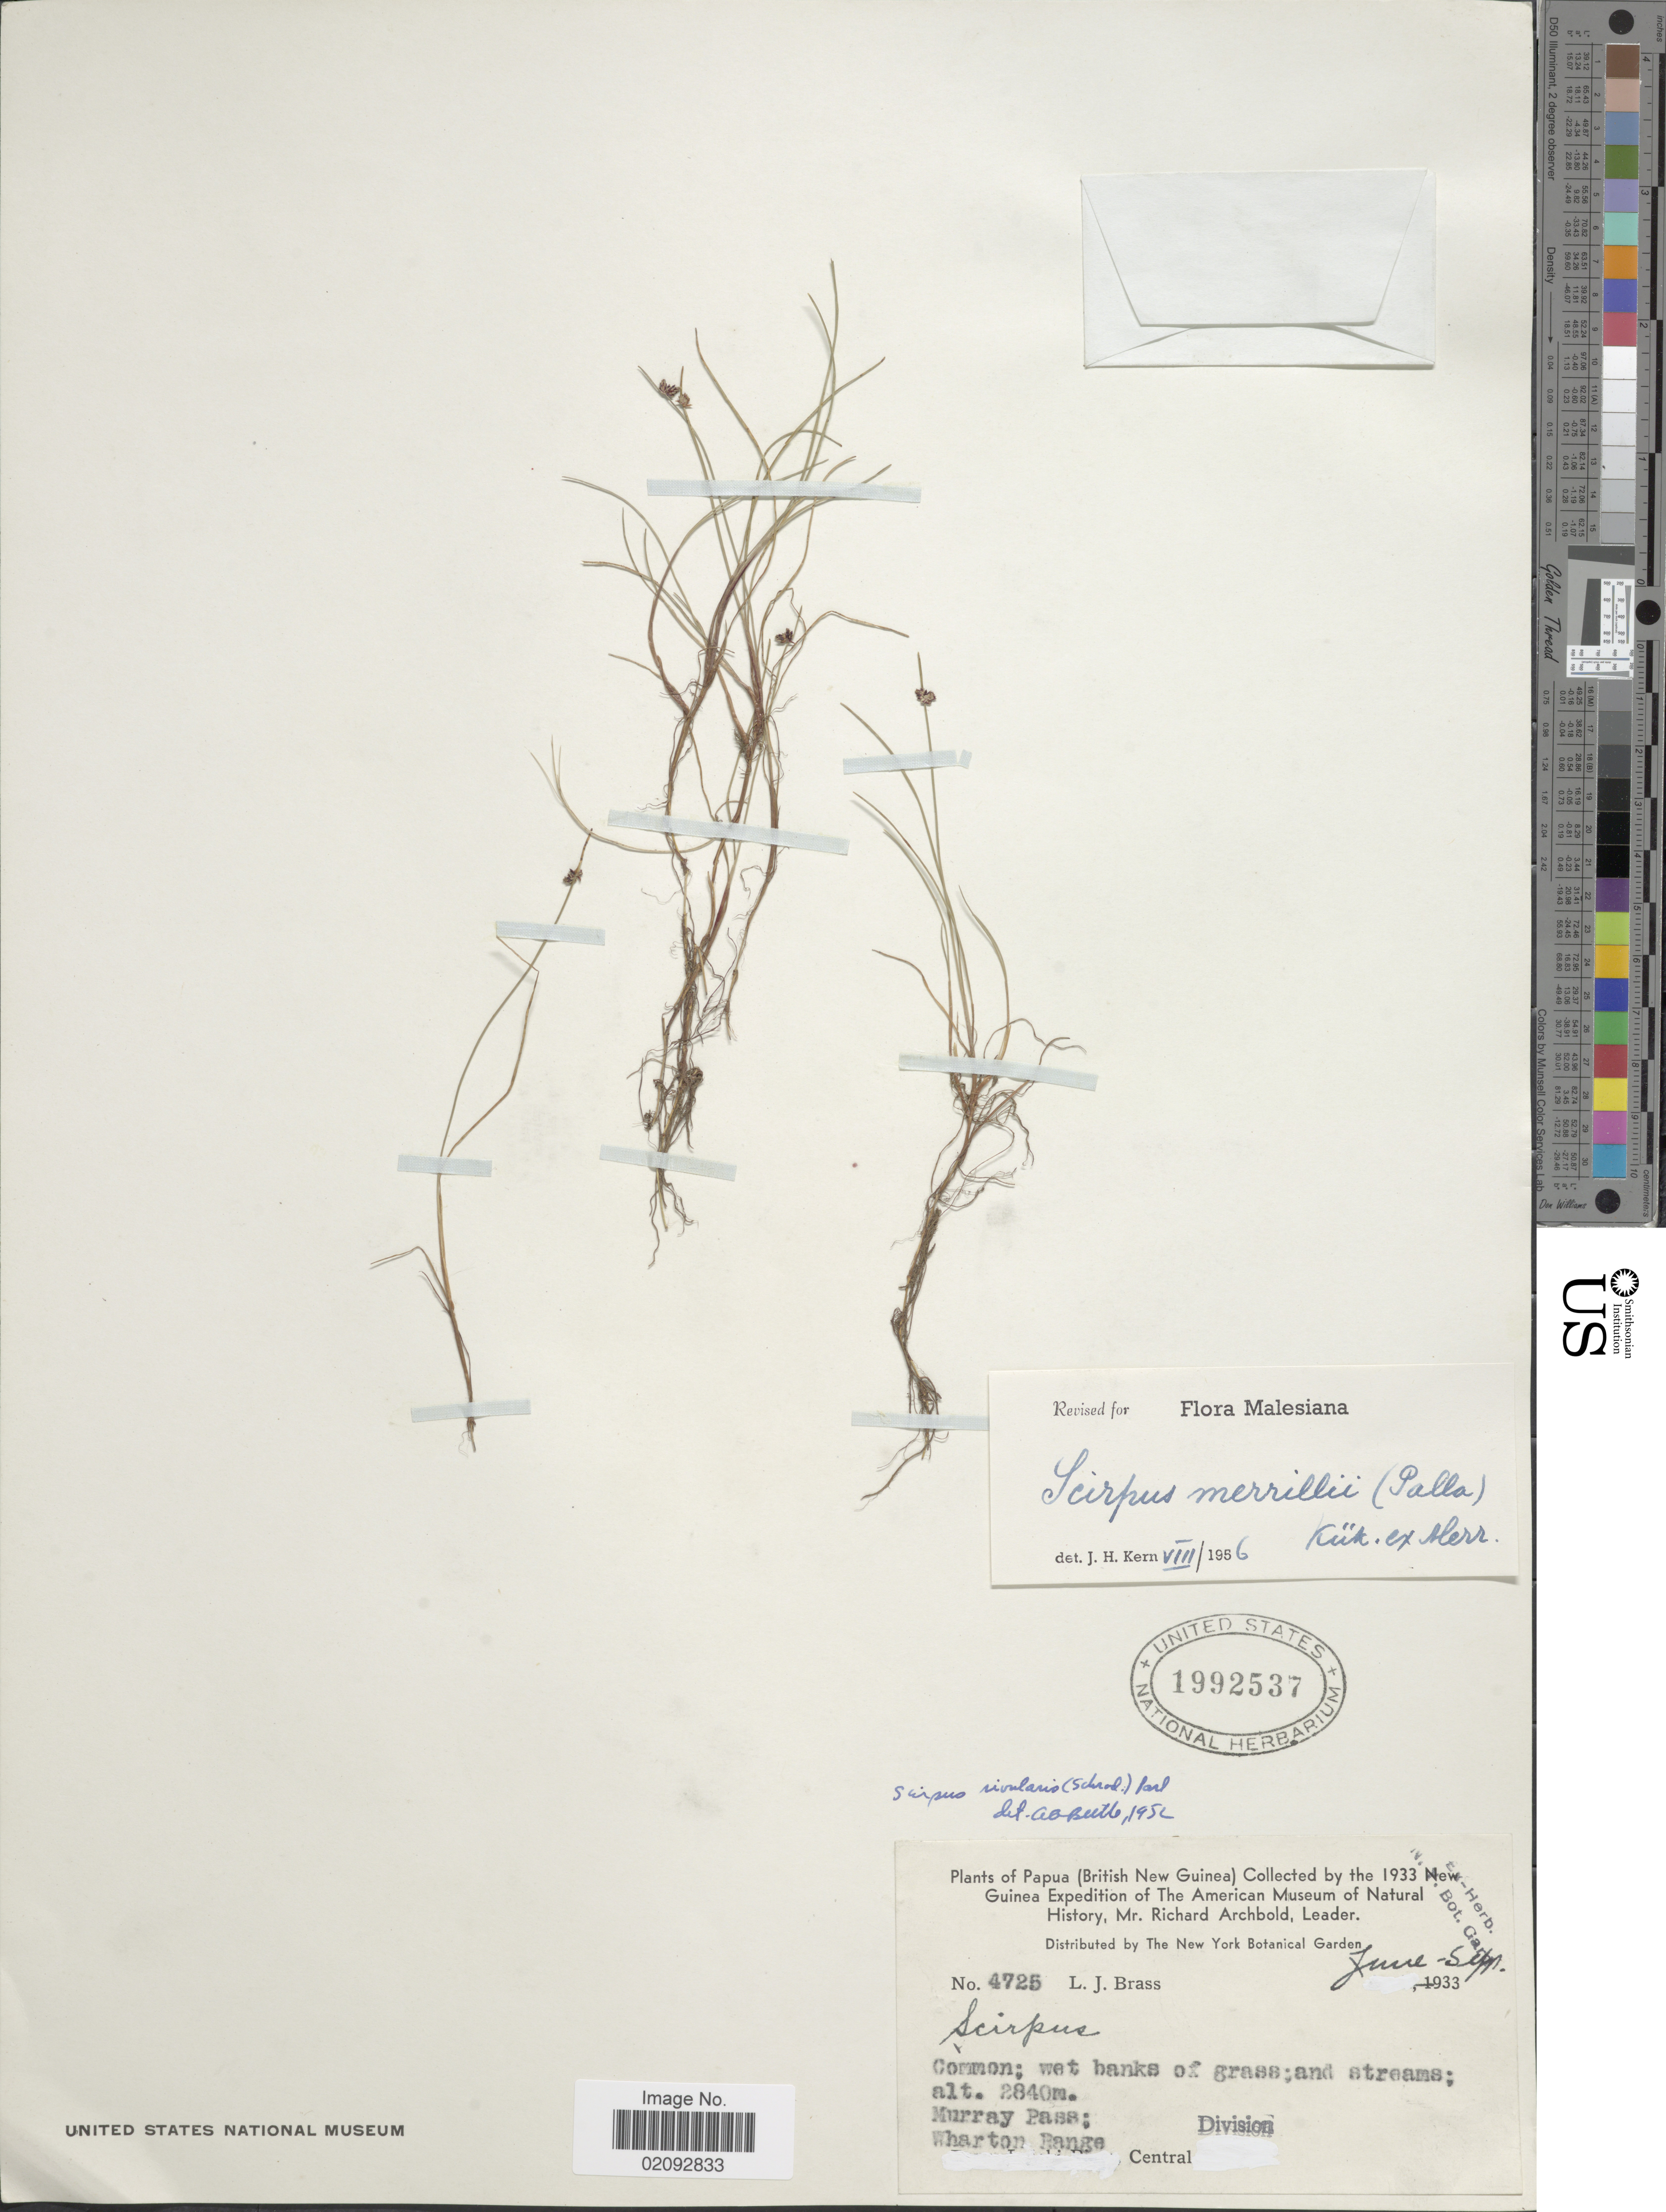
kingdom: Plantae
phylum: Tracheophyta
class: Liliopsida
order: Poales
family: Cyperaceae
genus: Isolepis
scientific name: Isolepis subtilissima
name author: Boeckeler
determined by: Strong, Mark T., (BOT), Smithsonian Institution - National Museum of Natural History (UNITED STATES)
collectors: L. J. Brass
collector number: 4725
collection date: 1933-06/1933-09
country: Papua New Guinea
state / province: Central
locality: (Birtish New Guinea), Common;wet banks of grass; and streams; Murray Pass; Division, Wharto Range, Division Central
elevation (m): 2840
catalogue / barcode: US 1992537